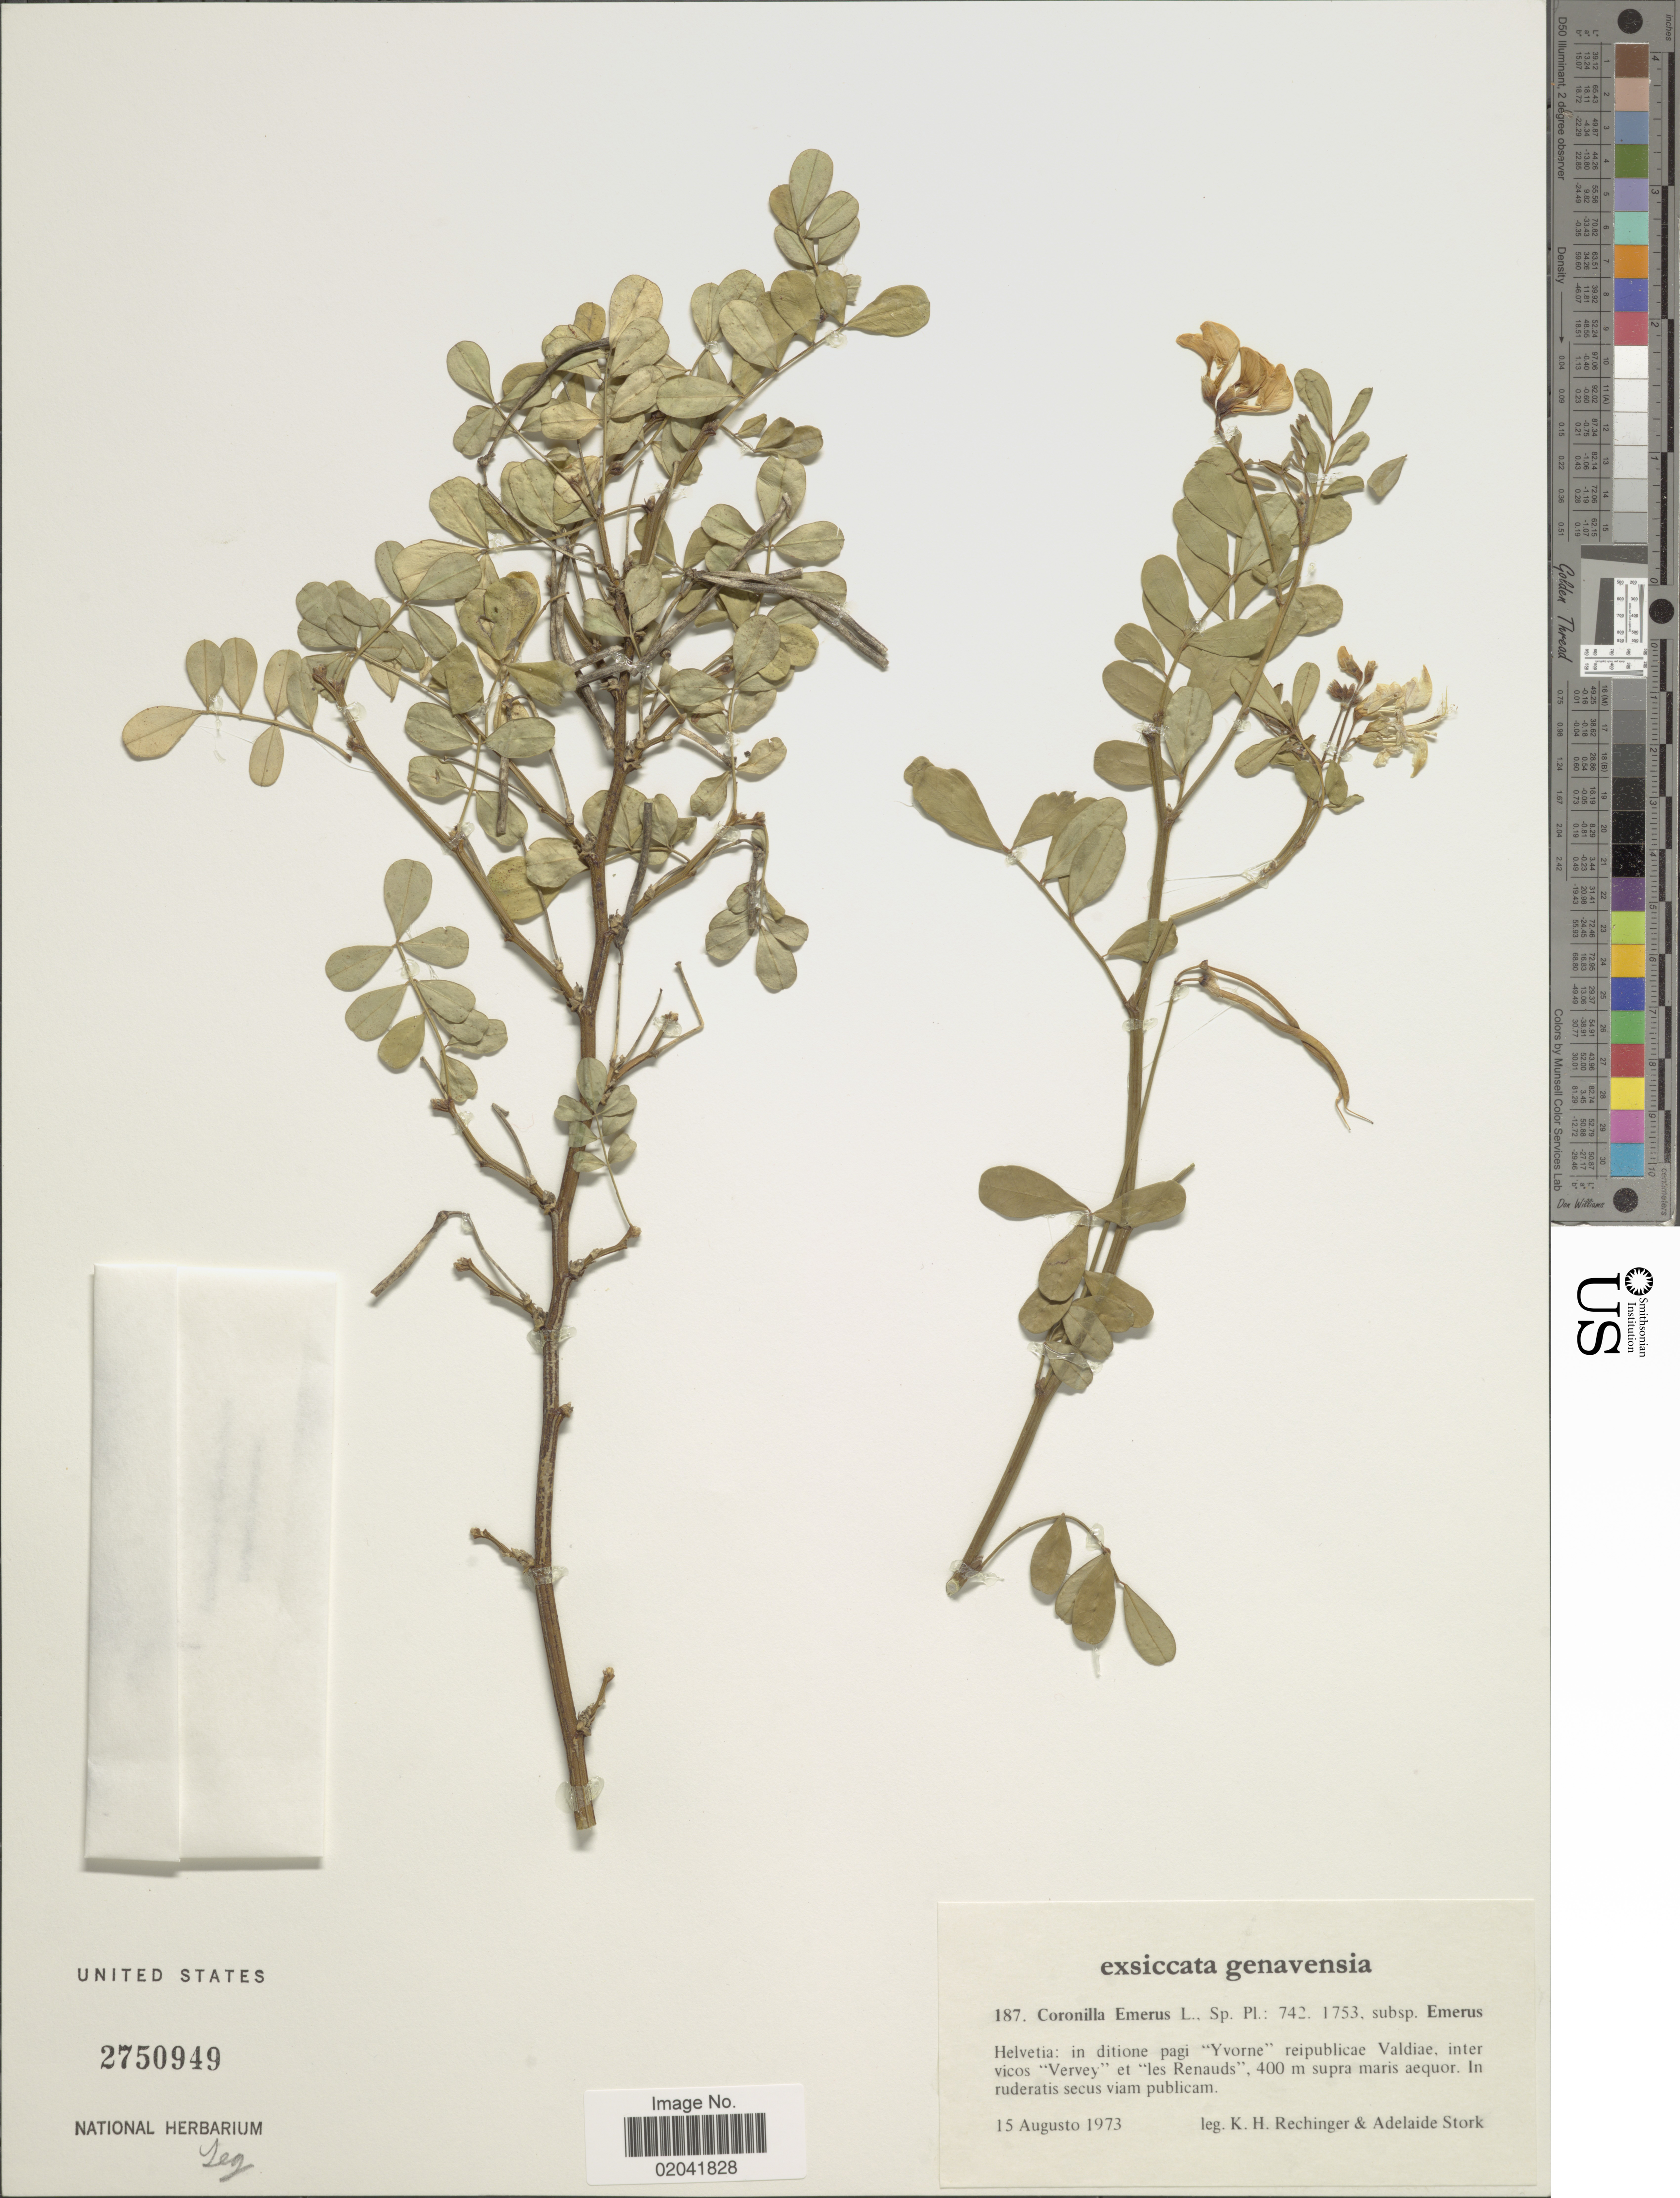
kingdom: Plantae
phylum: Tracheophyta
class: Magnoliopsida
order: Fabales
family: Fabaceae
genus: Coronilla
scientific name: Coronilla emerus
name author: L.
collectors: K. H. Rechinger & A. Stork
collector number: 187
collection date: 1973-08-15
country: Switzerland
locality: Helvetia: in ditione pagi 'Yvorne' reipublicae Valdiae, inter vicos 'Vervey' et 'les Renauds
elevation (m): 400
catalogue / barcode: US 2750949